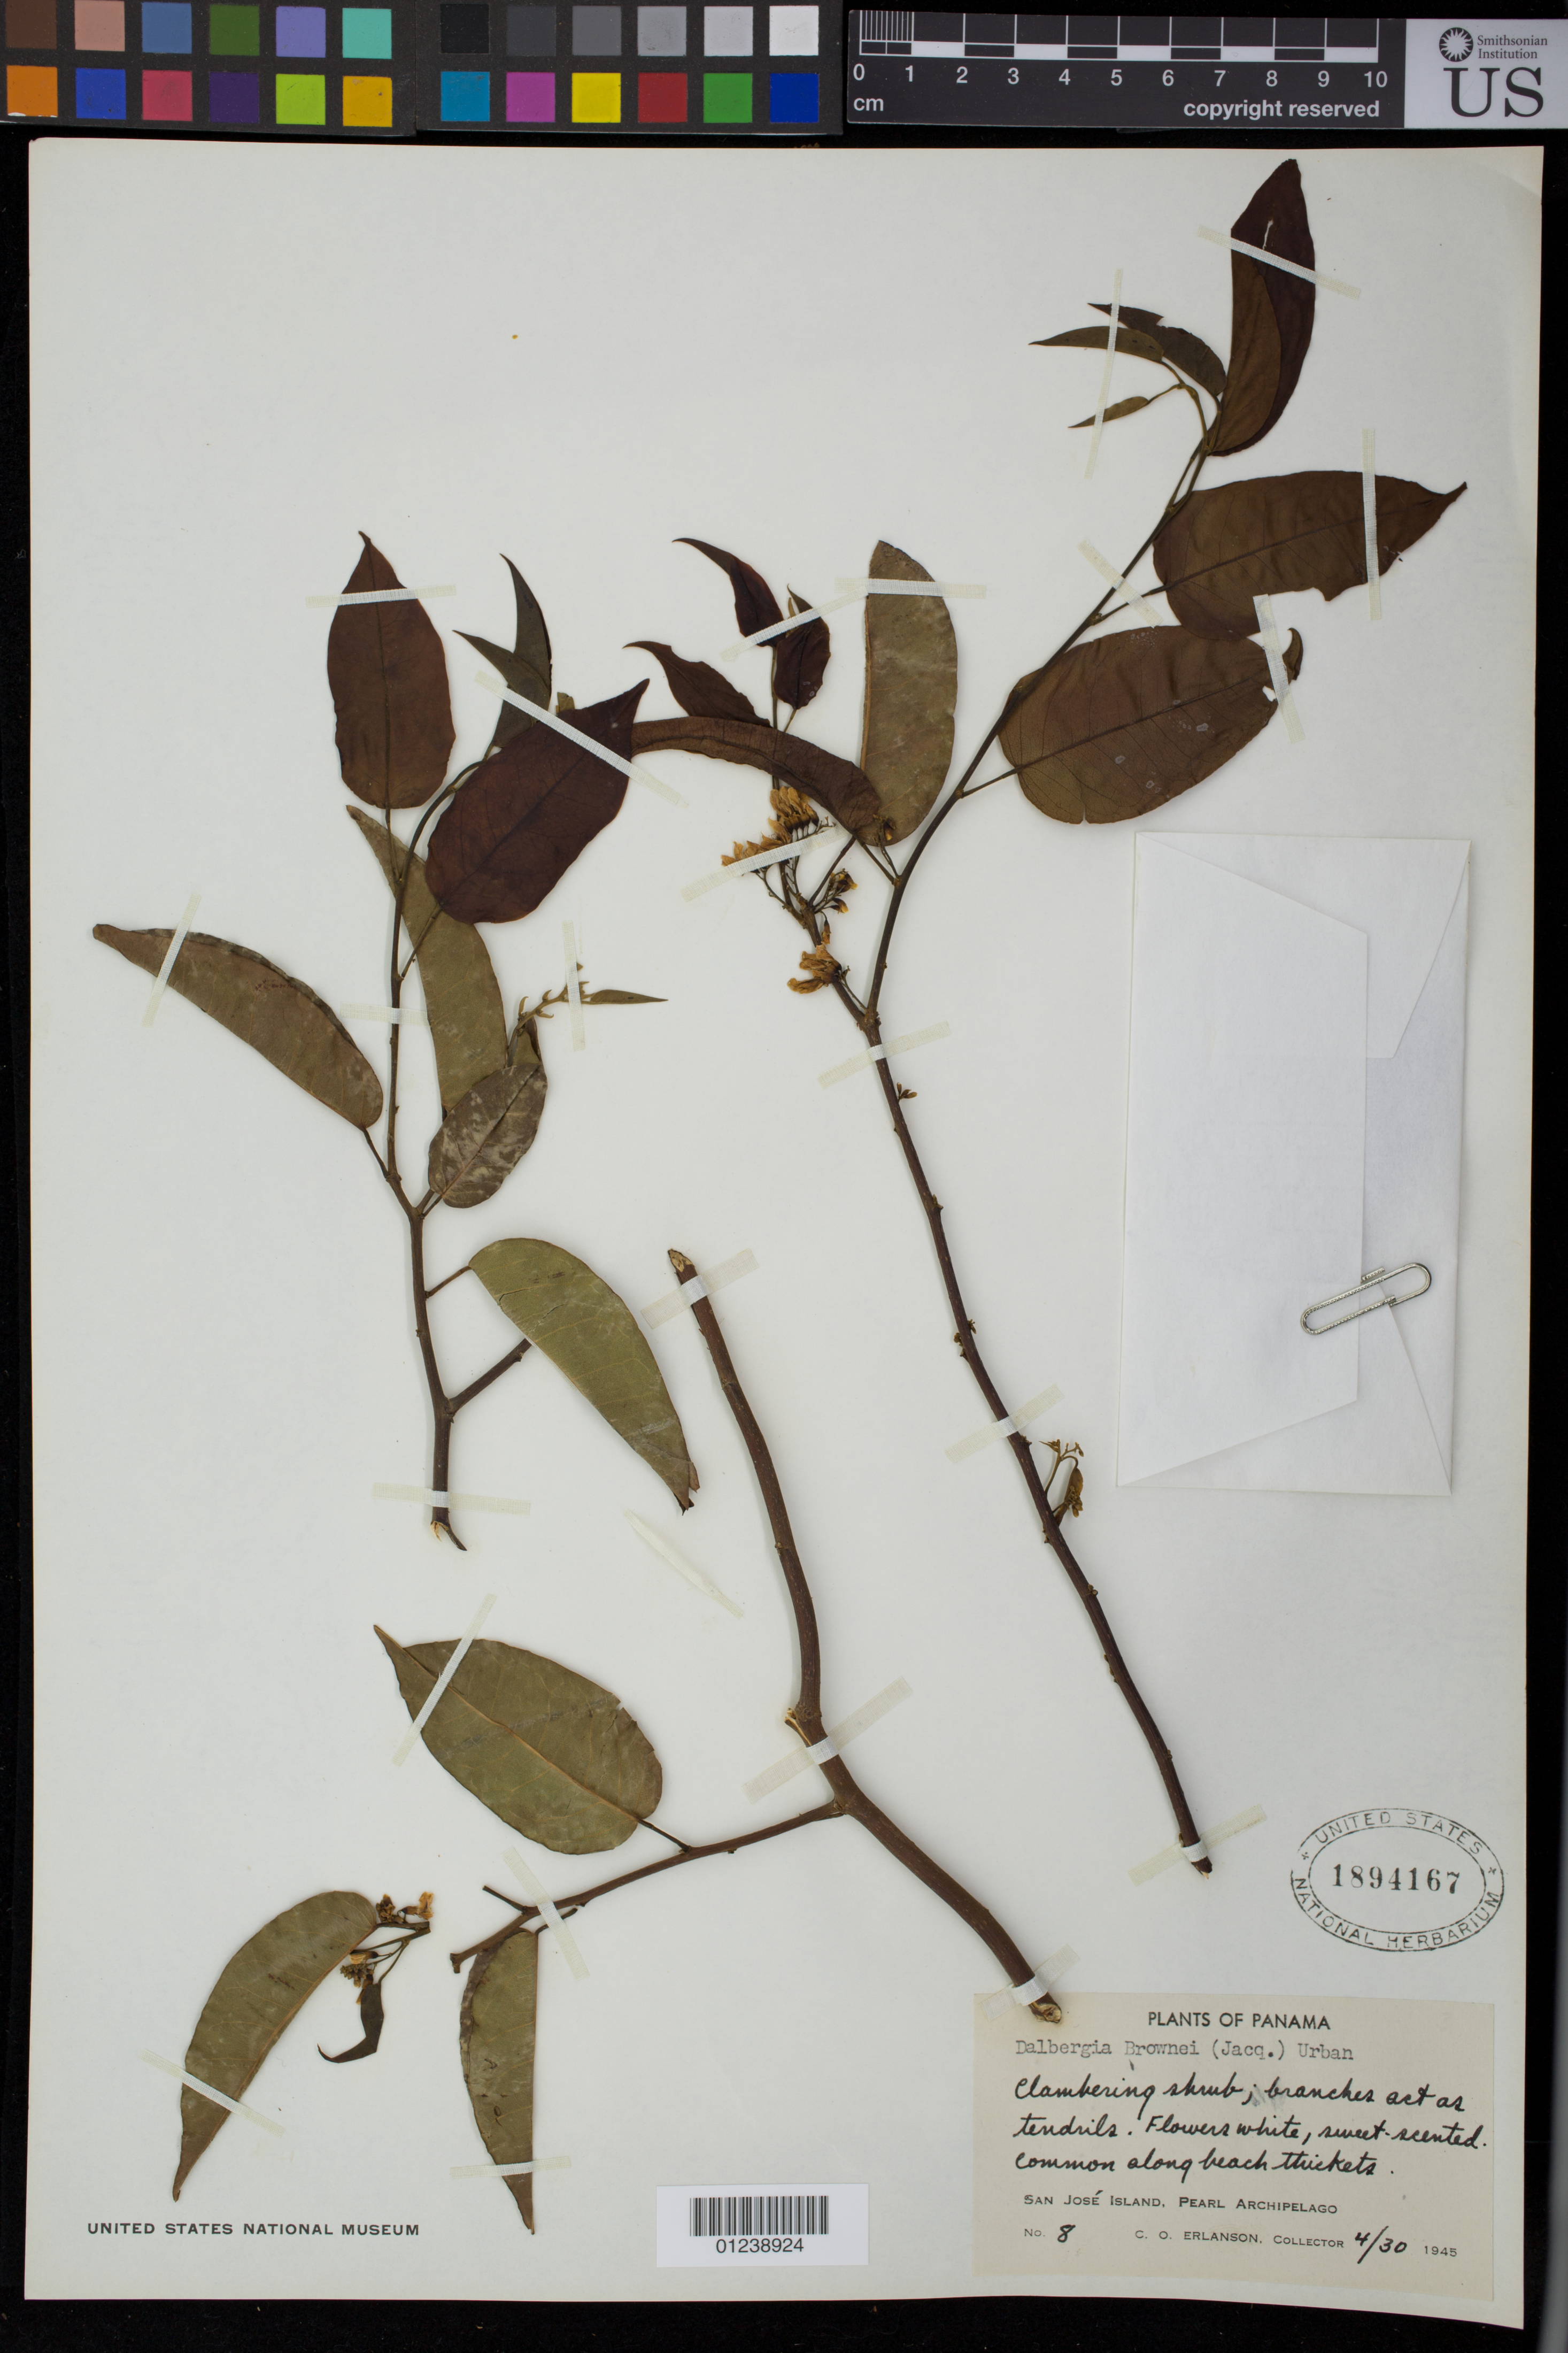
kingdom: Plantae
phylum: Tracheophyta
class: Magnoliopsida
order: Fabales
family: Fabaceae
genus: Dalbergia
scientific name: Dalbergia brownei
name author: (Jacq.) Schinz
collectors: C. O. Erlanson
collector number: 8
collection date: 1945-04-30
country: Panama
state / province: Panamá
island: San Jose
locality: San Jose Island, Pearl Archipelago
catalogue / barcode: US 1894167